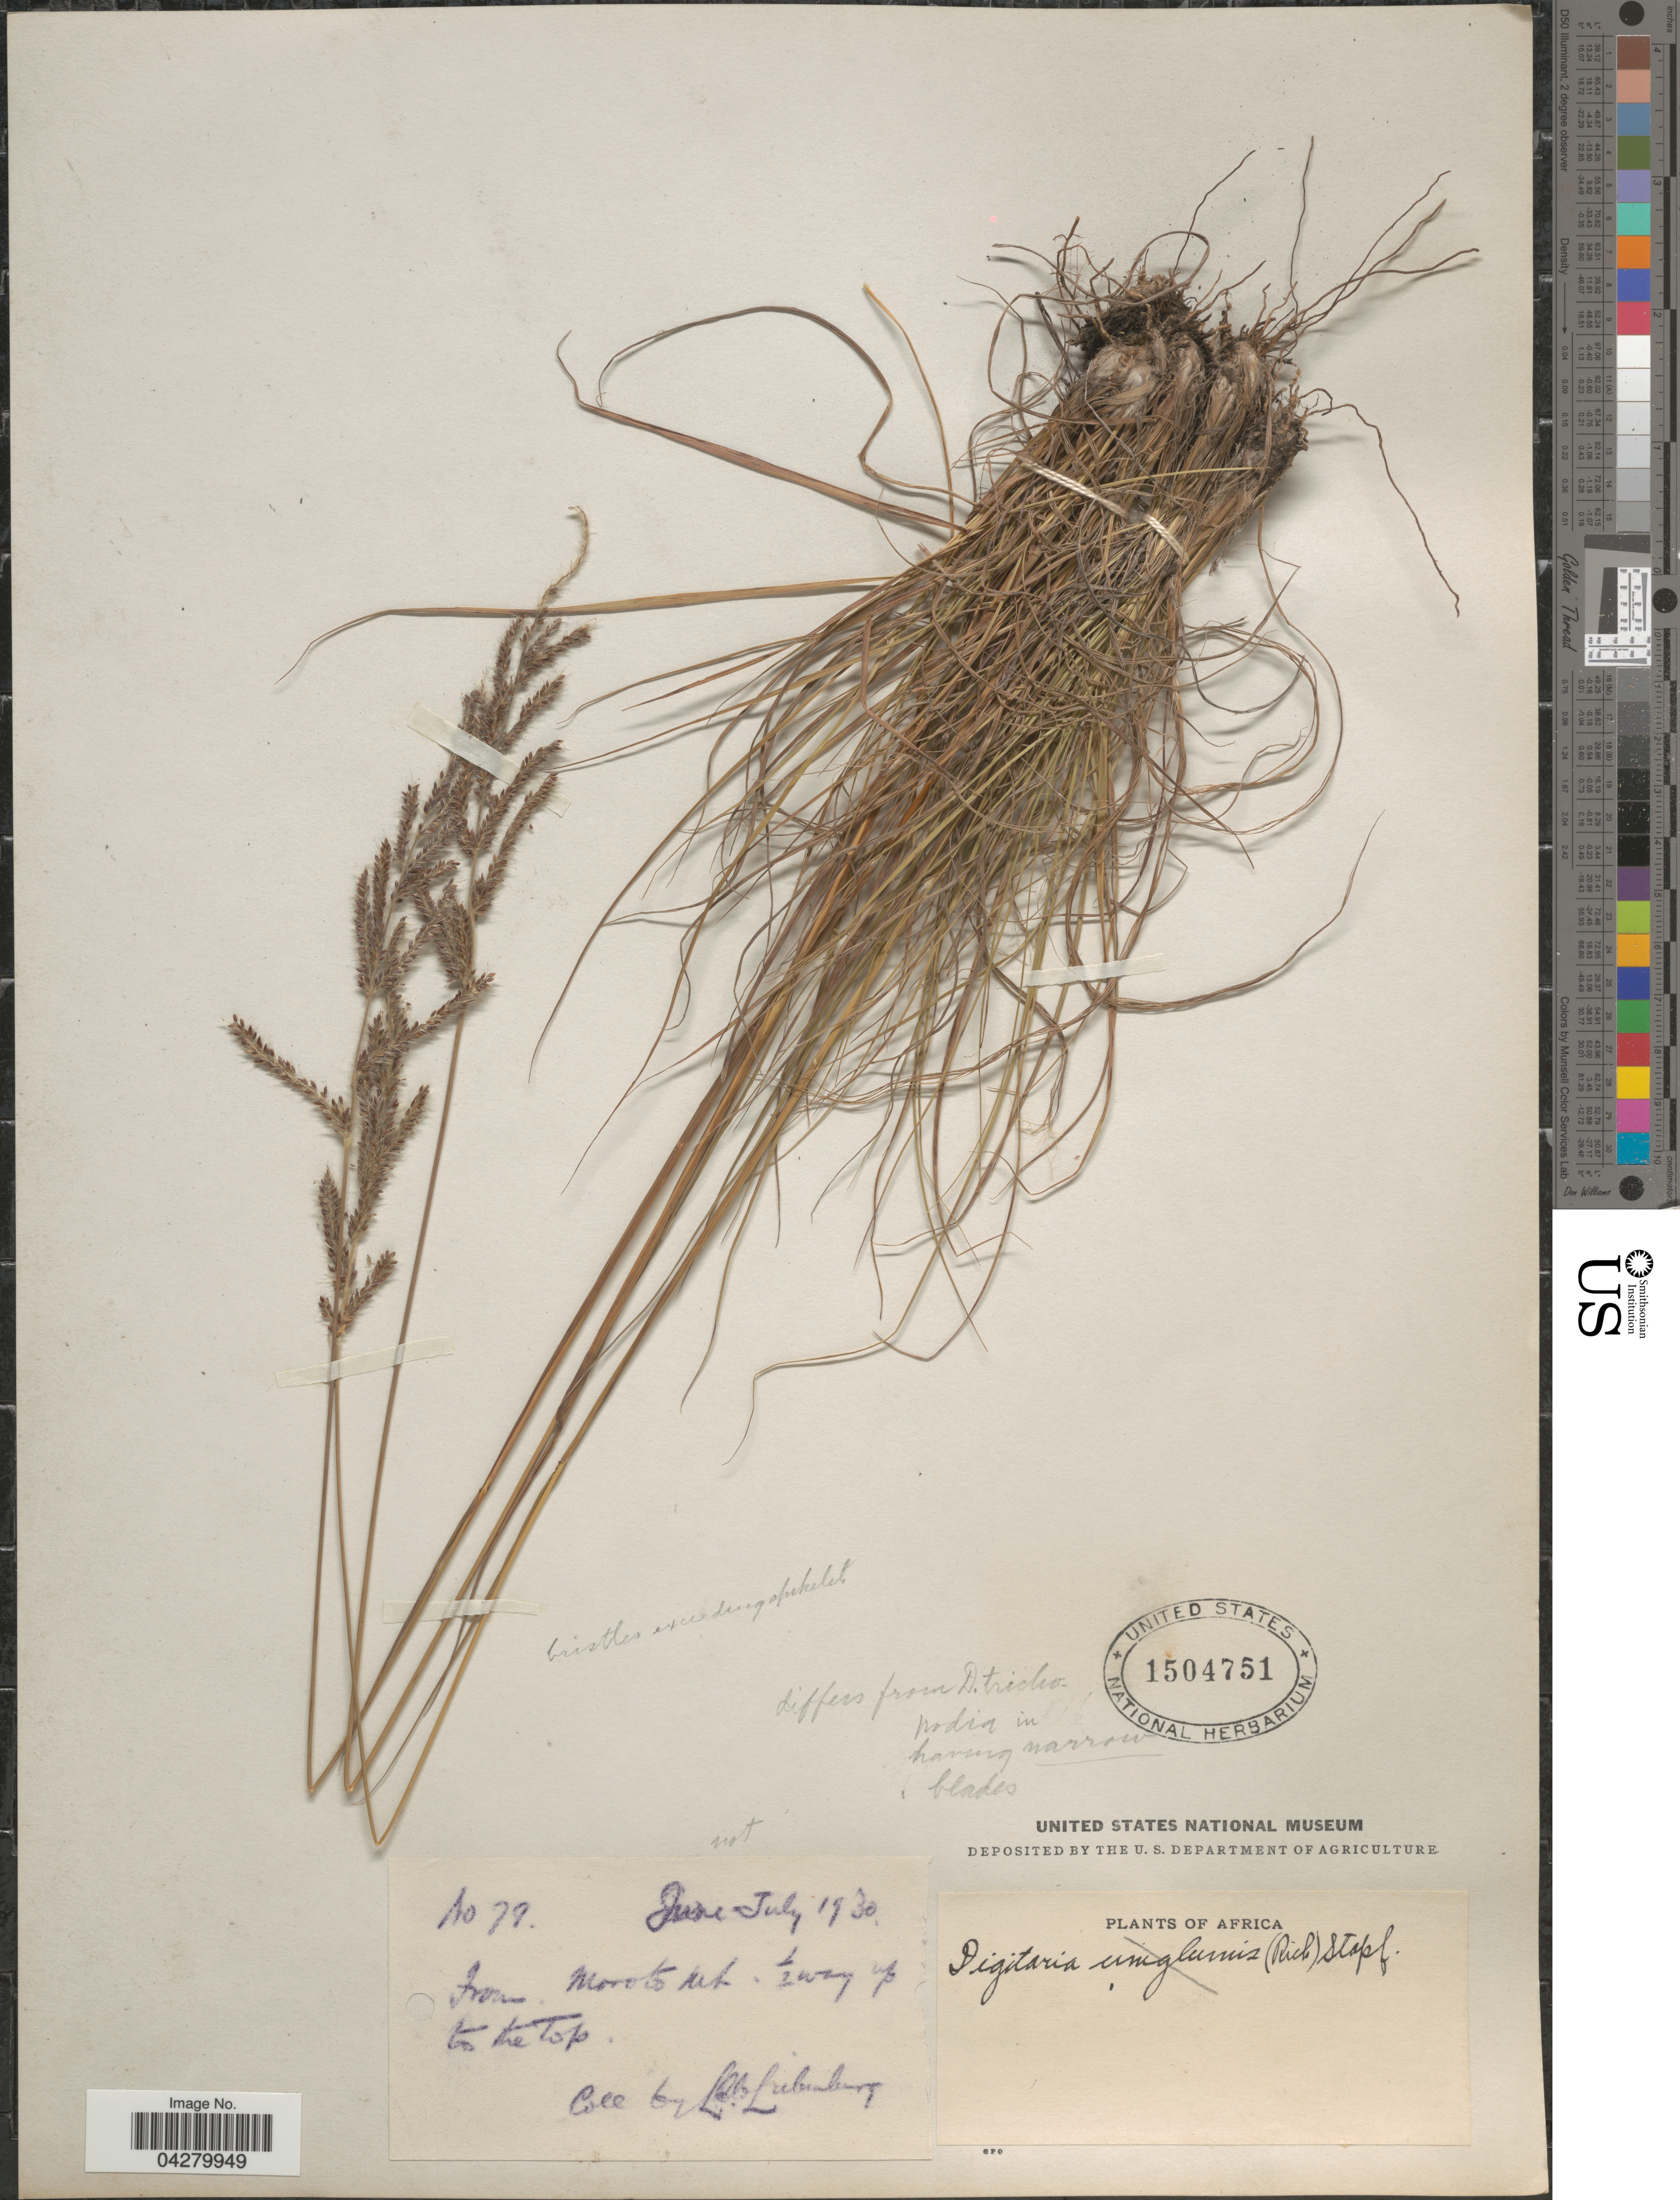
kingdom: Plantae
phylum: Tracheophyta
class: Liliopsida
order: Poales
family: Poaceae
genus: Digitaria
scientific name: Digitaria diagonalis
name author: (Nees) Stapf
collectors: L. Liebenberg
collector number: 79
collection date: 1930-07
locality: Africa.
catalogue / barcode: US 1504751